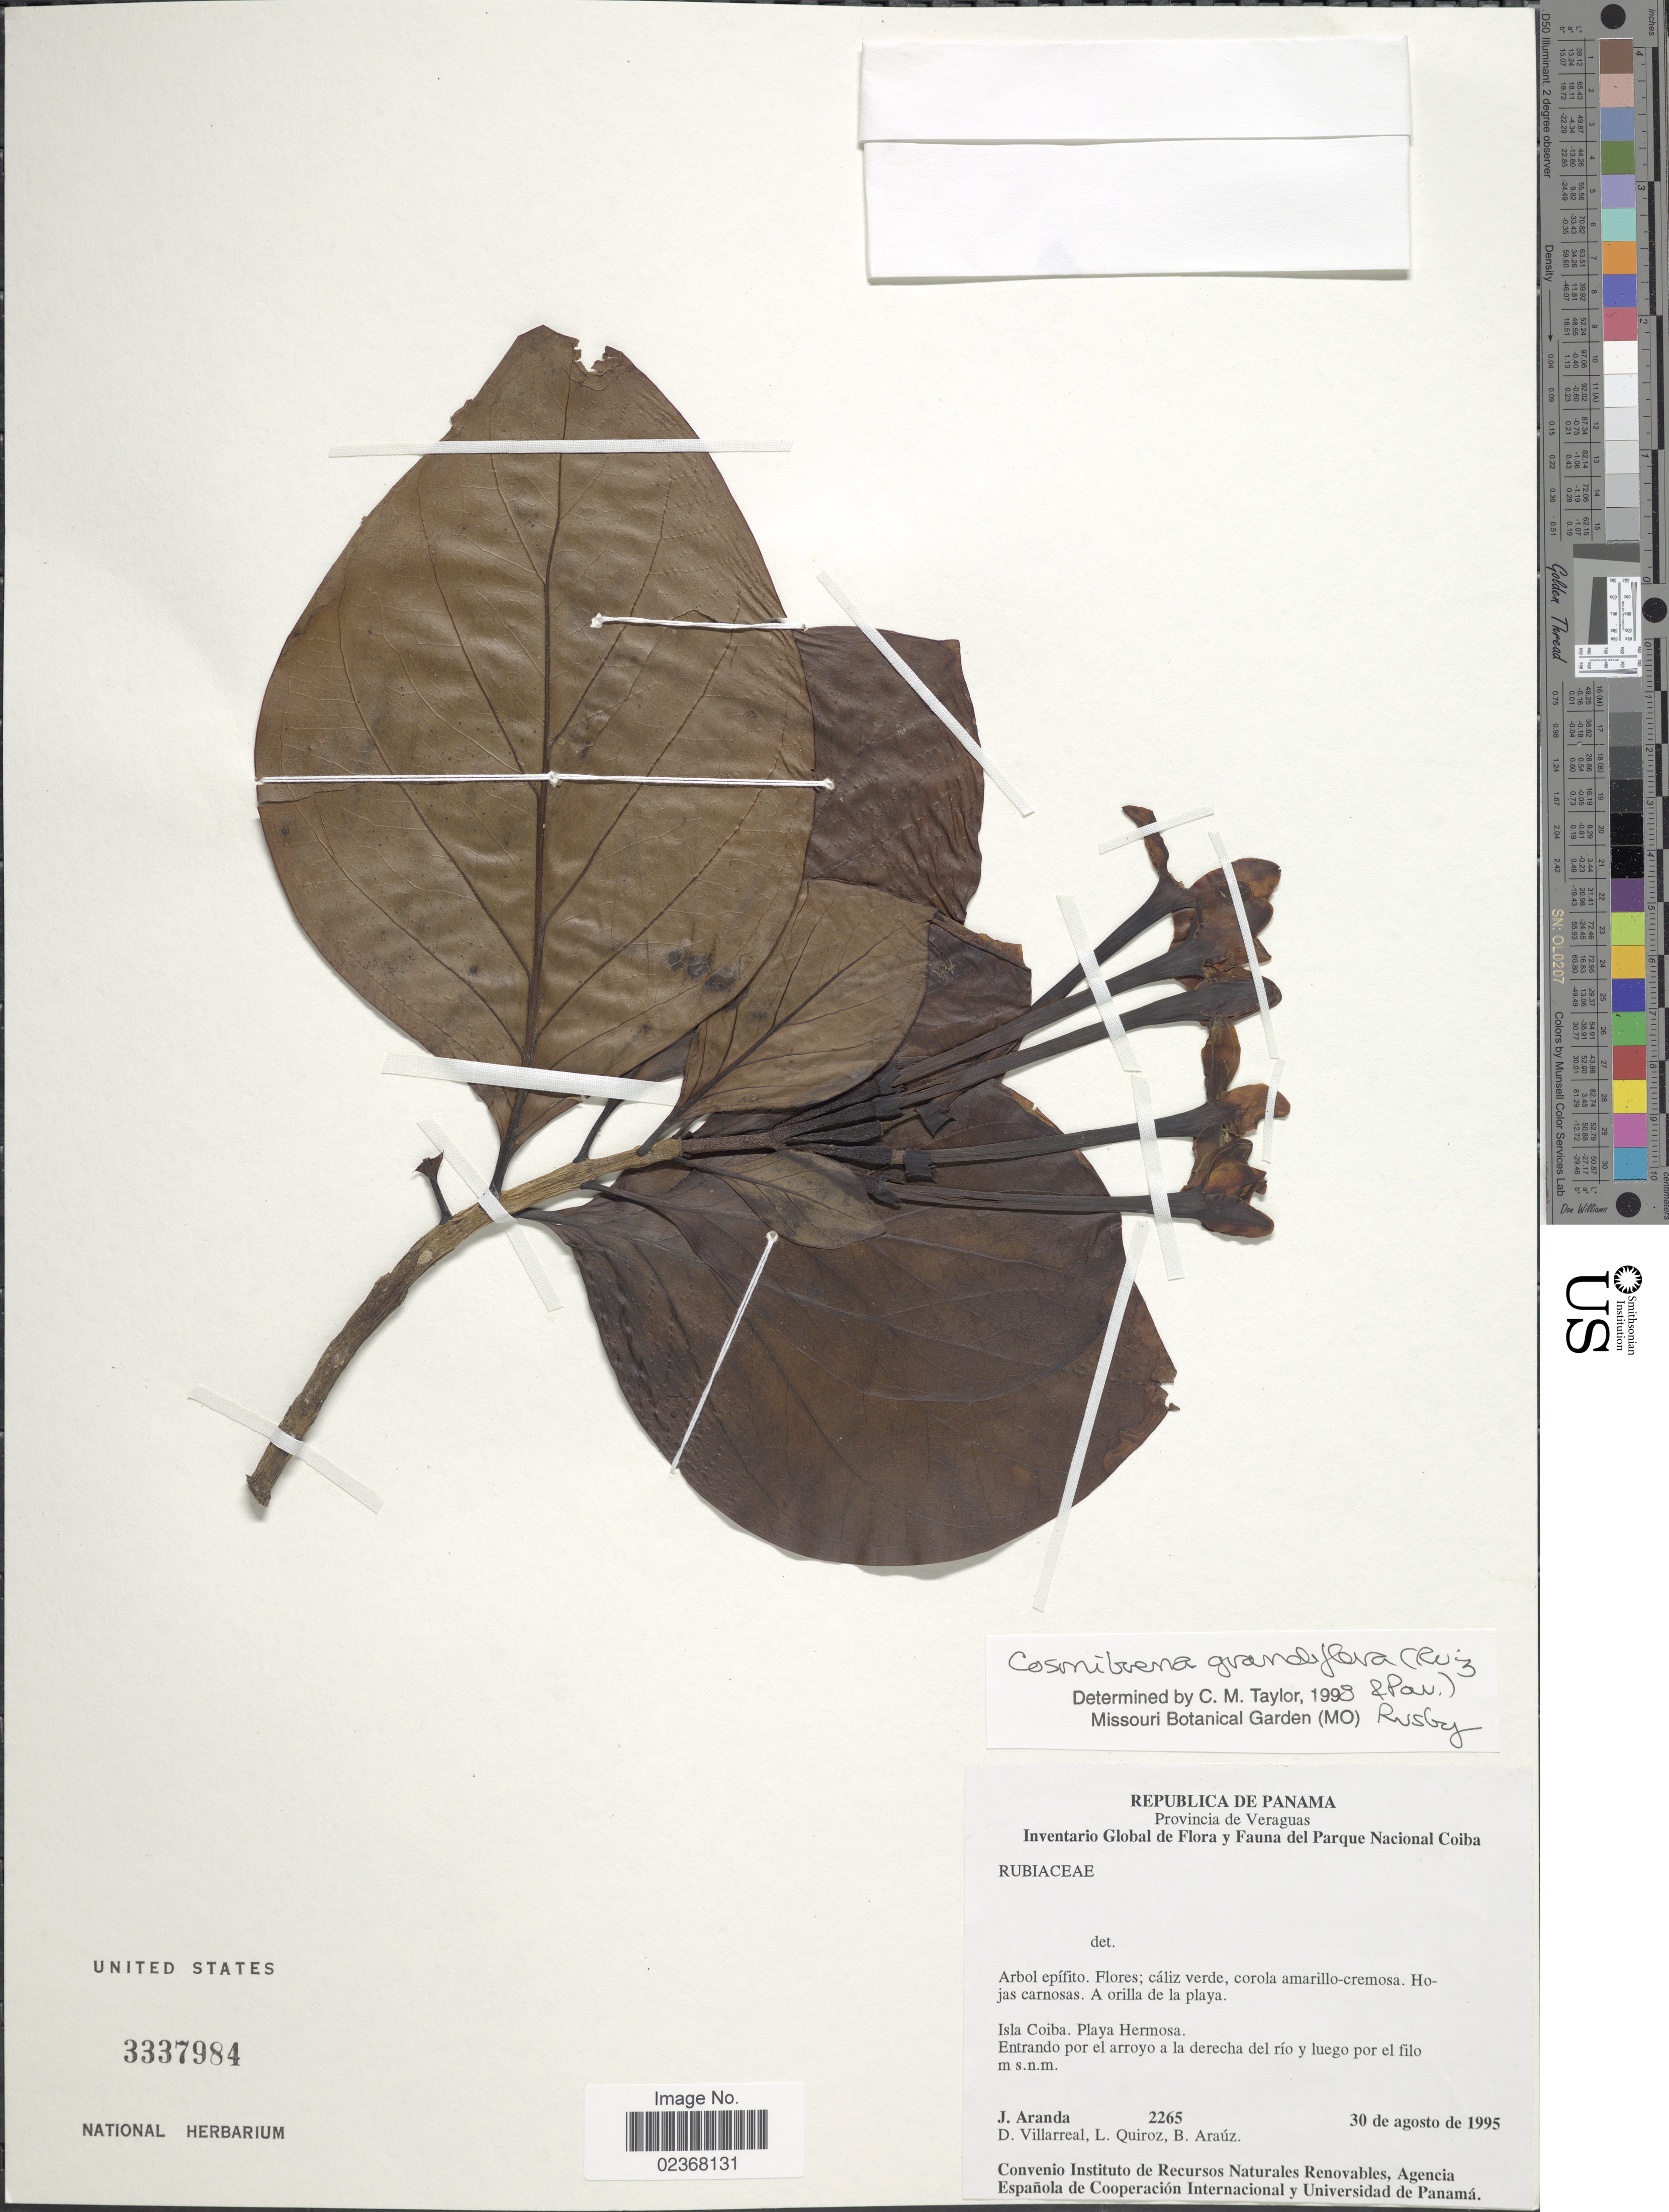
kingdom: Plantae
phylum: Tracheophyta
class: Magnoliopsida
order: Gentianales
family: Rubiaceae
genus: Cosmibuena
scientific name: Cosmibuena grandiflora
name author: (Rose & Pav.) Rusby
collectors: J. Aranda, D. Villareal, L. Quiroz & B. Araúz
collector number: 2265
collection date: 1995-08-30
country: Panama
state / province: Veraguas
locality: Provincia de Veraguas, Isla Coiba, Playa Hermosa, Entrando por el arroyo a la derecha del rio y luego por el filo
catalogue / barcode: US 3337984